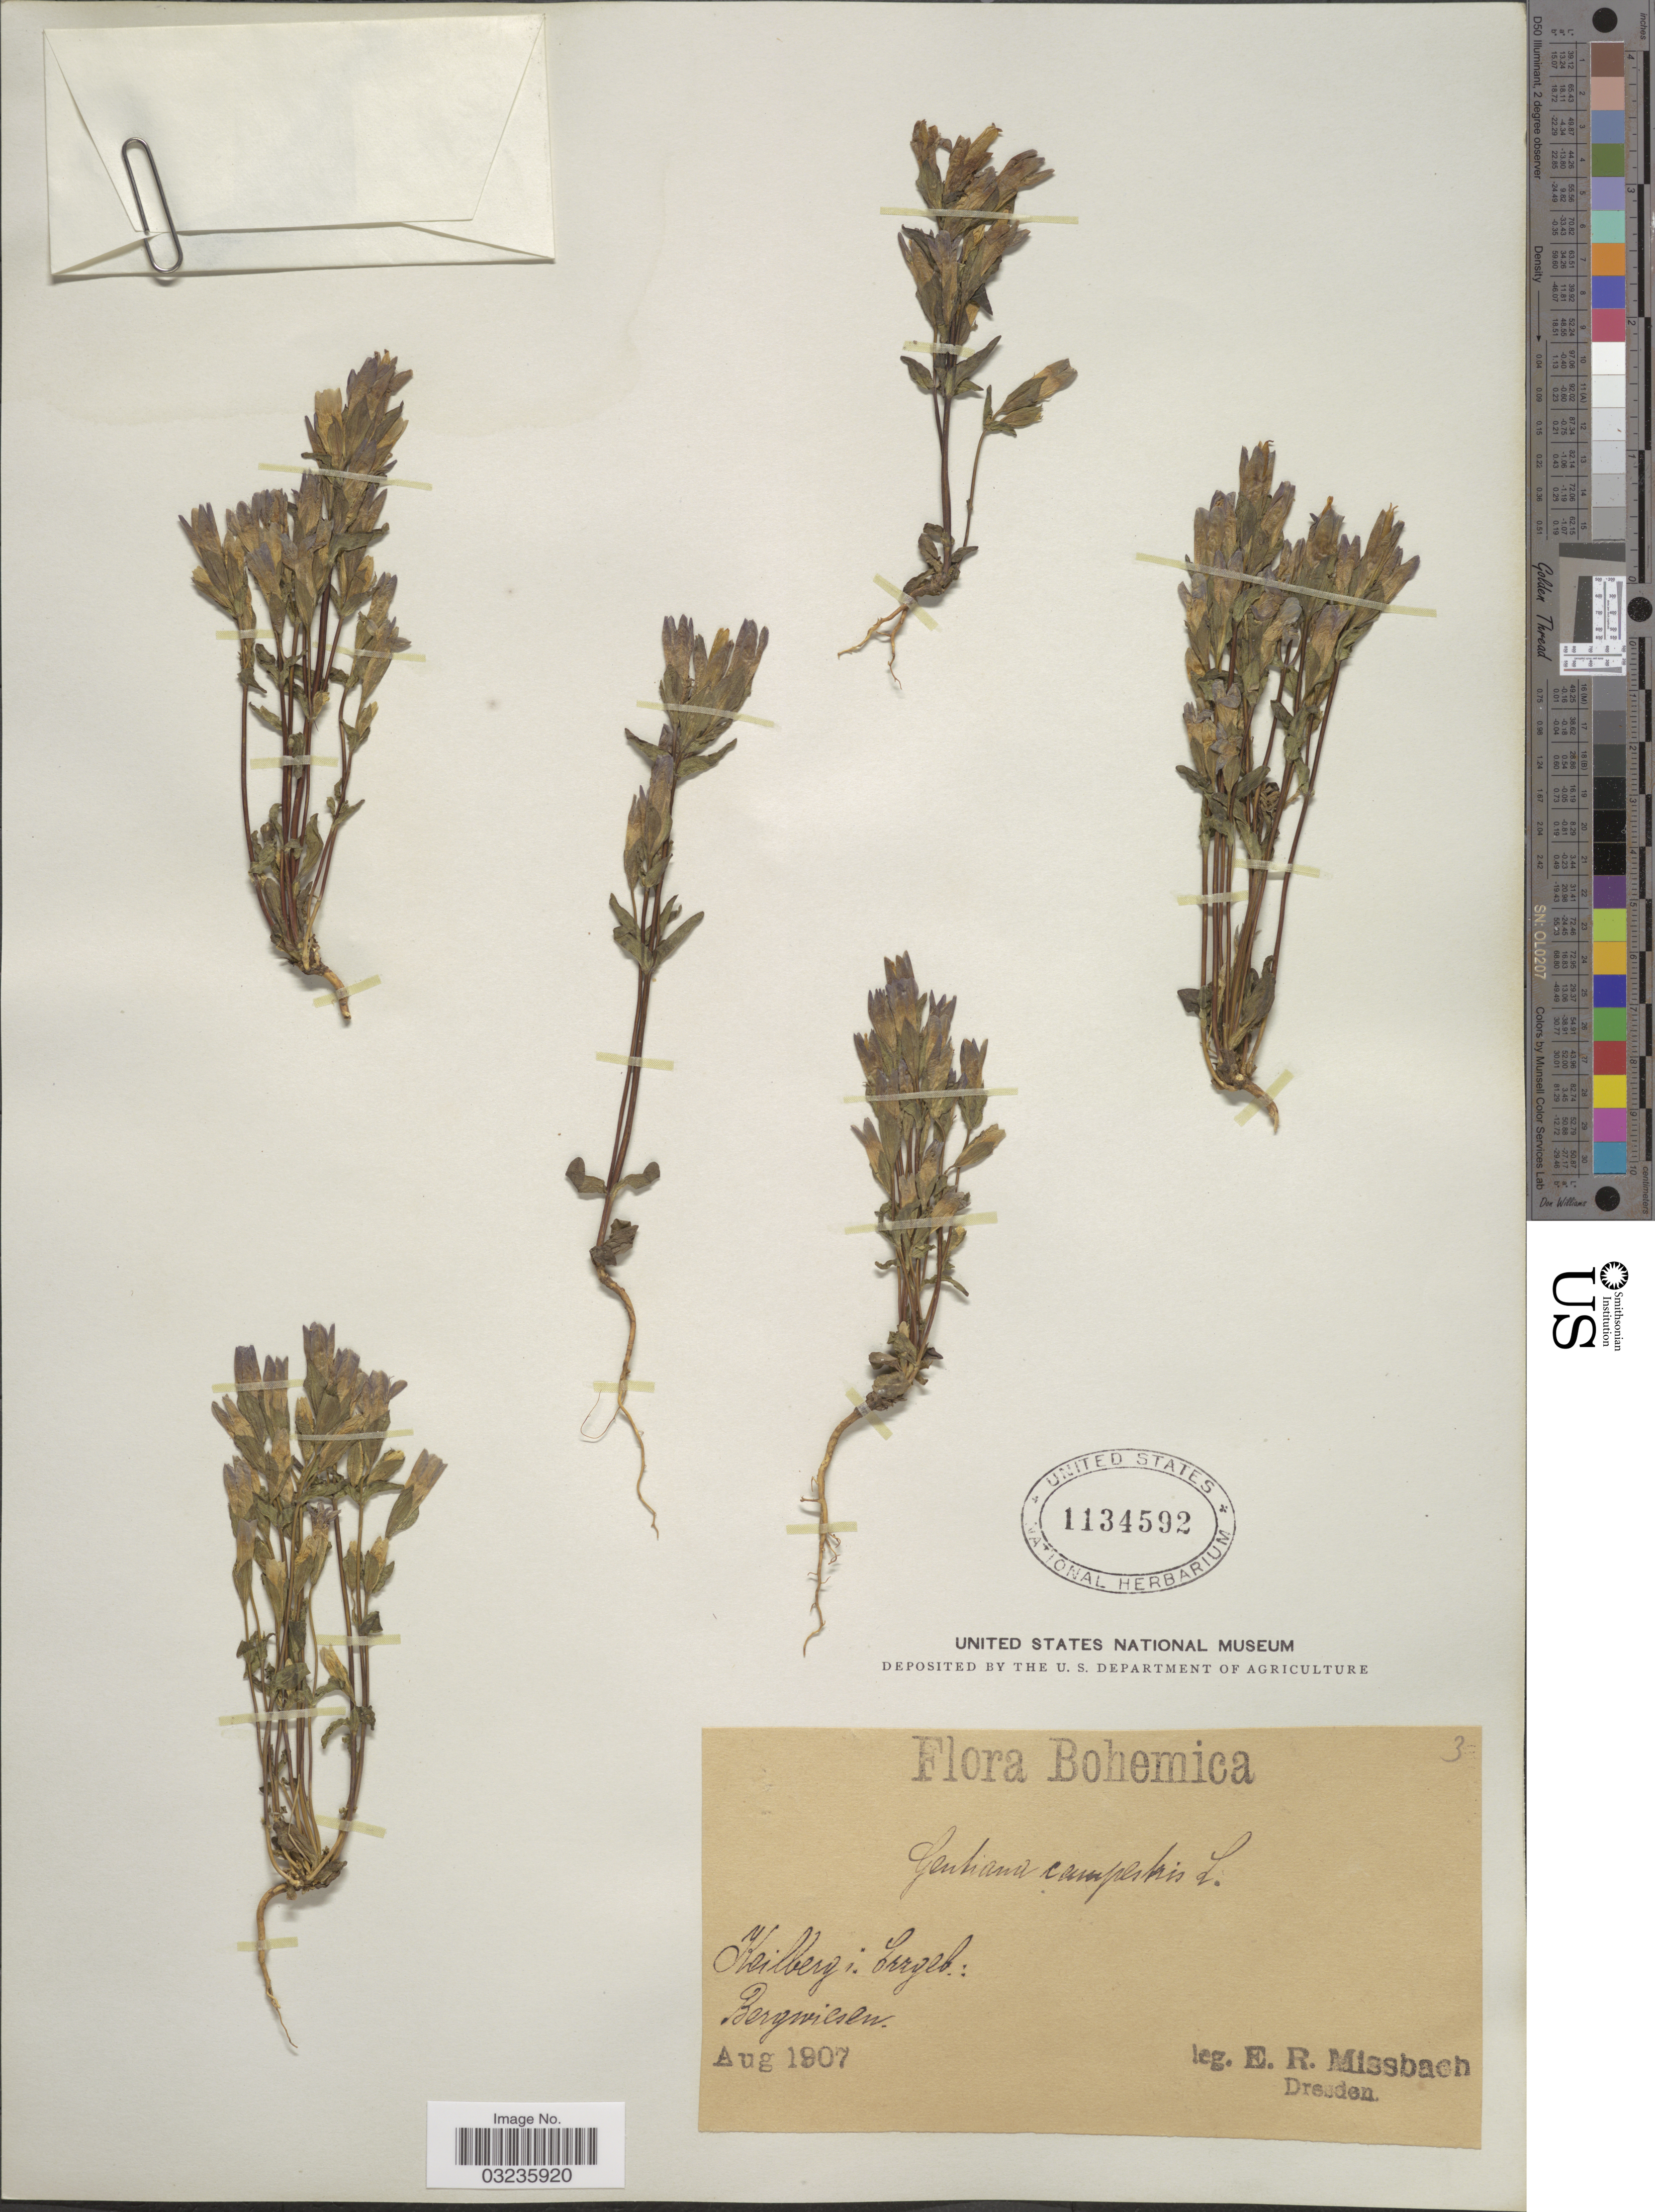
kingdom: Plantae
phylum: Tracheophyta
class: Magnoliopsida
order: Gentianales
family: Gentianaceae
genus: Gentiana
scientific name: Gentiana campestris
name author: L.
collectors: E. Missbach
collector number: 3?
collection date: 1907-08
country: Czechia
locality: Bohemica. Keilberg; Cergeb [interpreted]. Bergwiesen.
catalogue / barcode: US 1134592